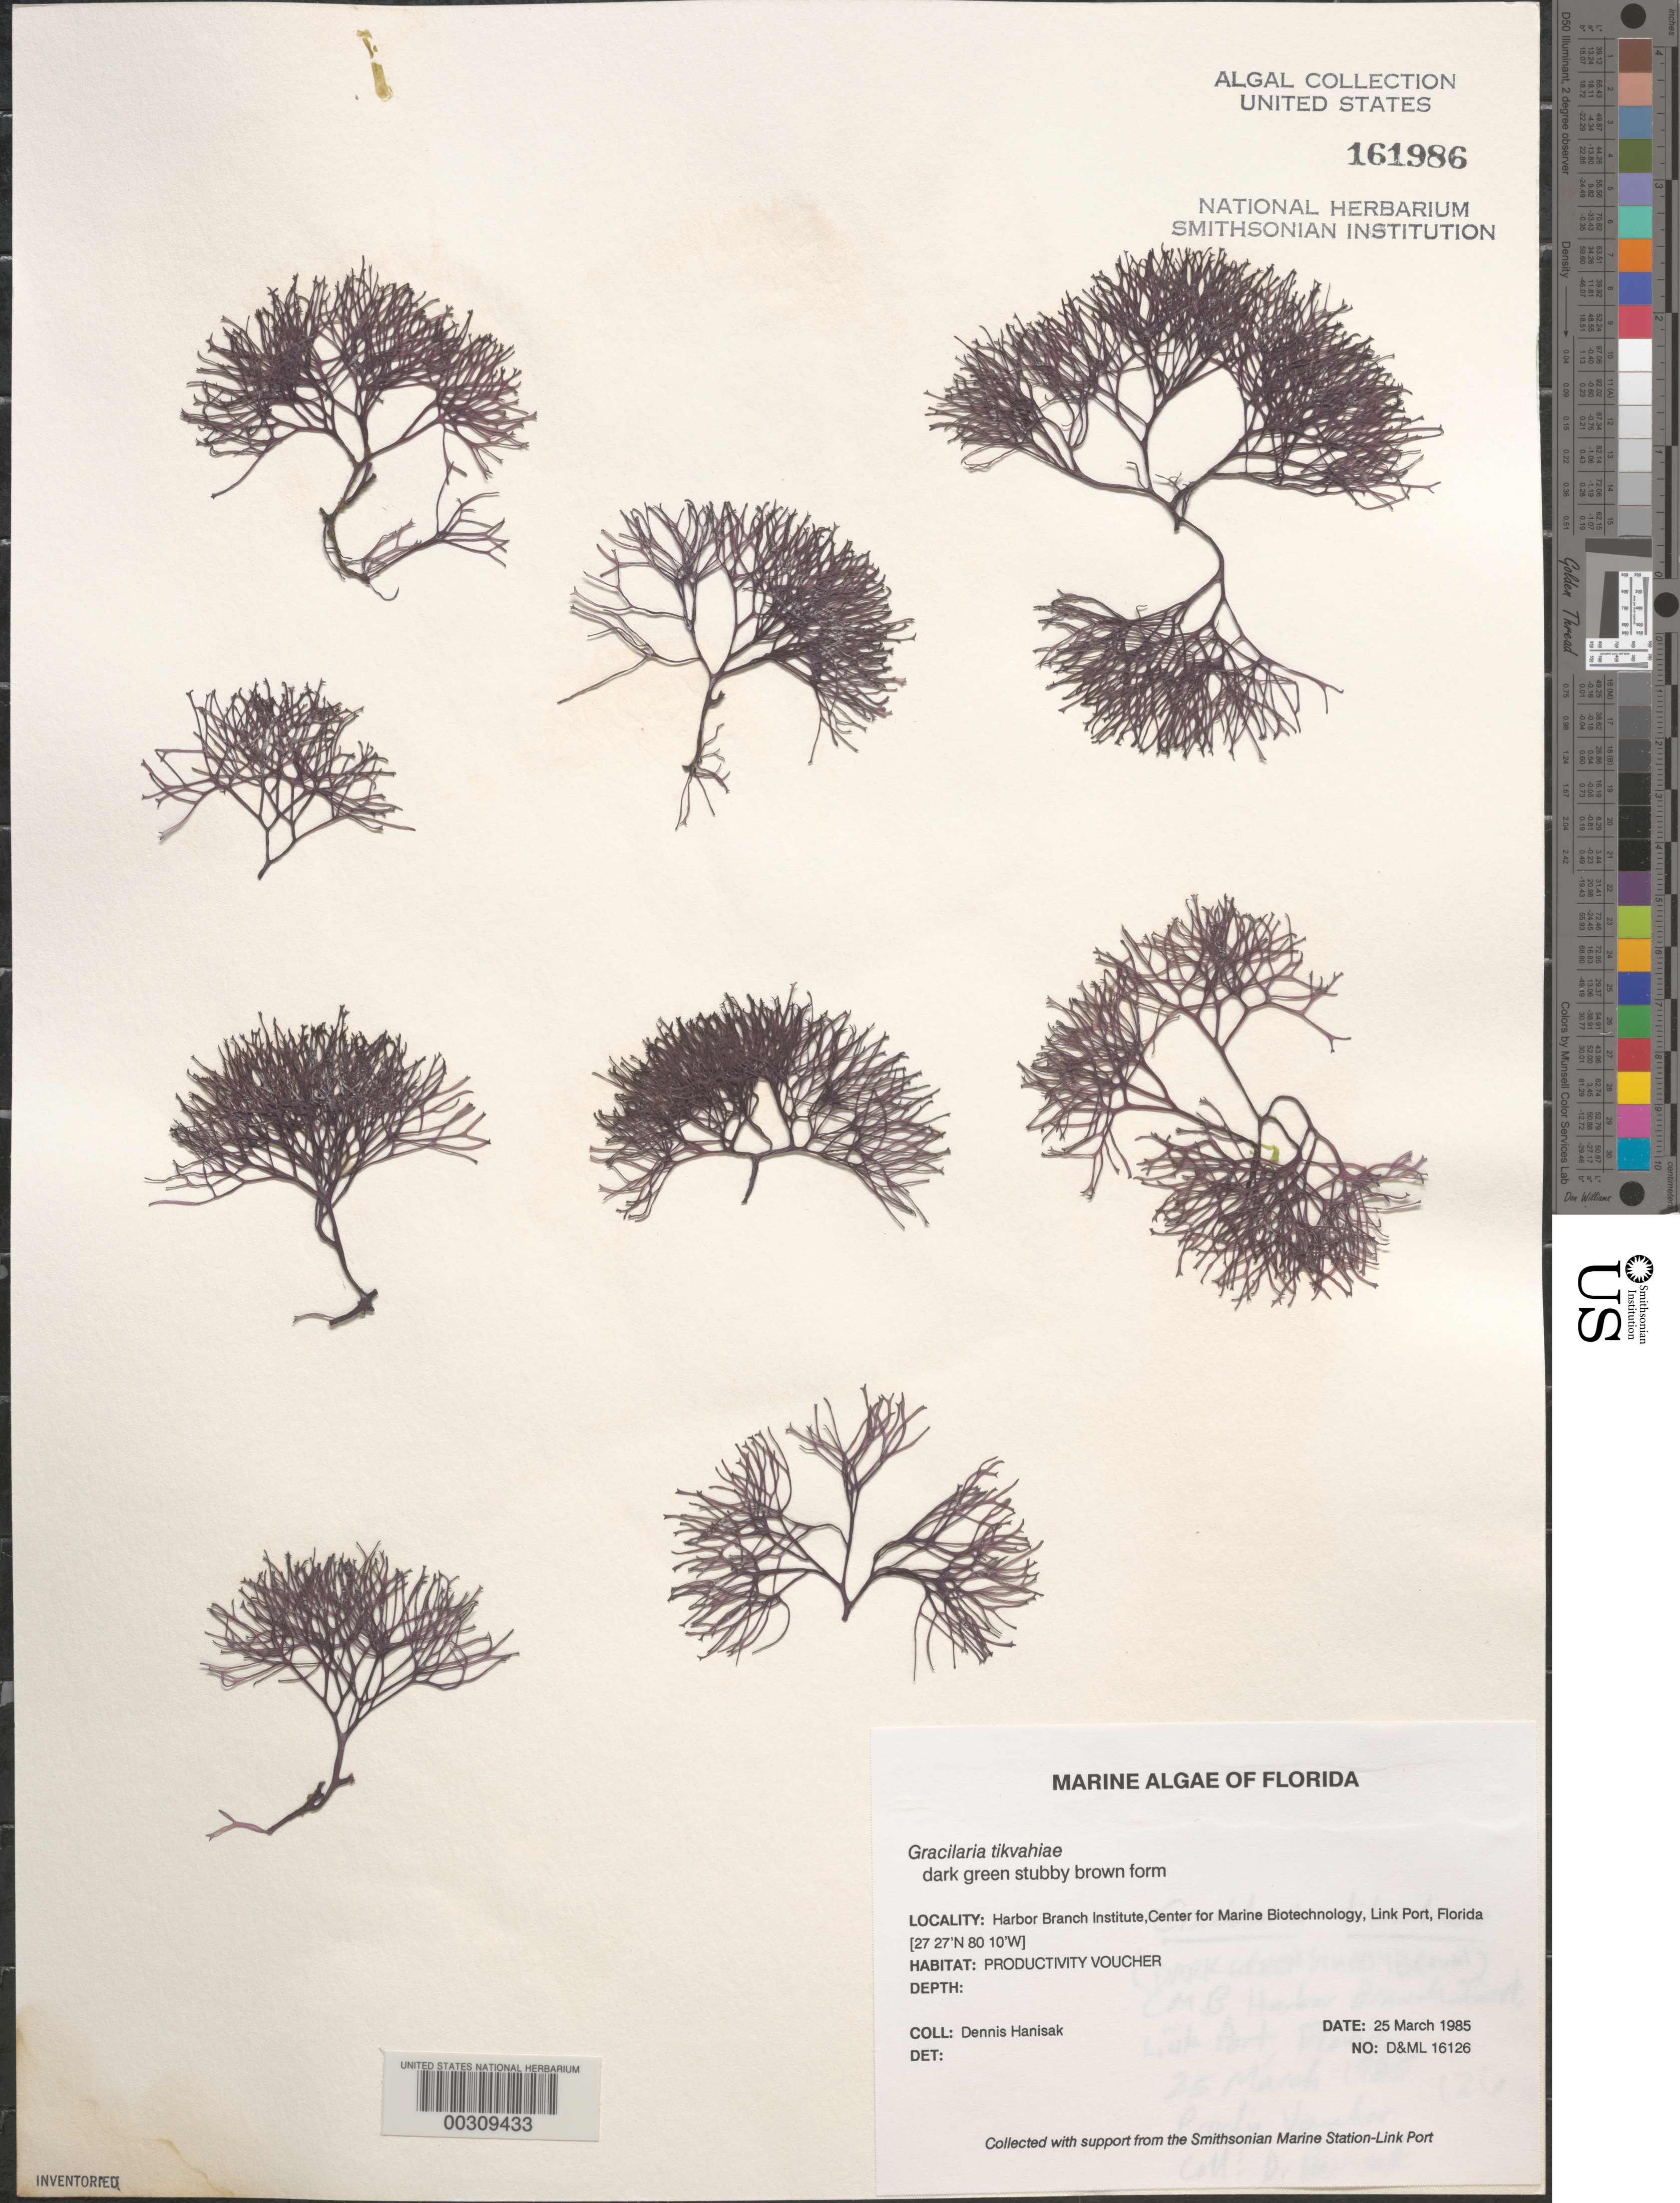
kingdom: Plantae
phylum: Rhodophyta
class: Florideophyceae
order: Gracilariales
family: Gracilariaceae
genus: Gracilaria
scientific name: Gracilaria tikvahiae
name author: McLachlan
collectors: M. Hanisak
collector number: D&ML 16126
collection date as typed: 25 Mar 1985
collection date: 1985-03-25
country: United States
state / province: Florida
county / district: Saint Lucie County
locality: Harbor Branch Oceanographic Institutue, Center for Marine Biotechnology, Link Port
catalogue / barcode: US 161986